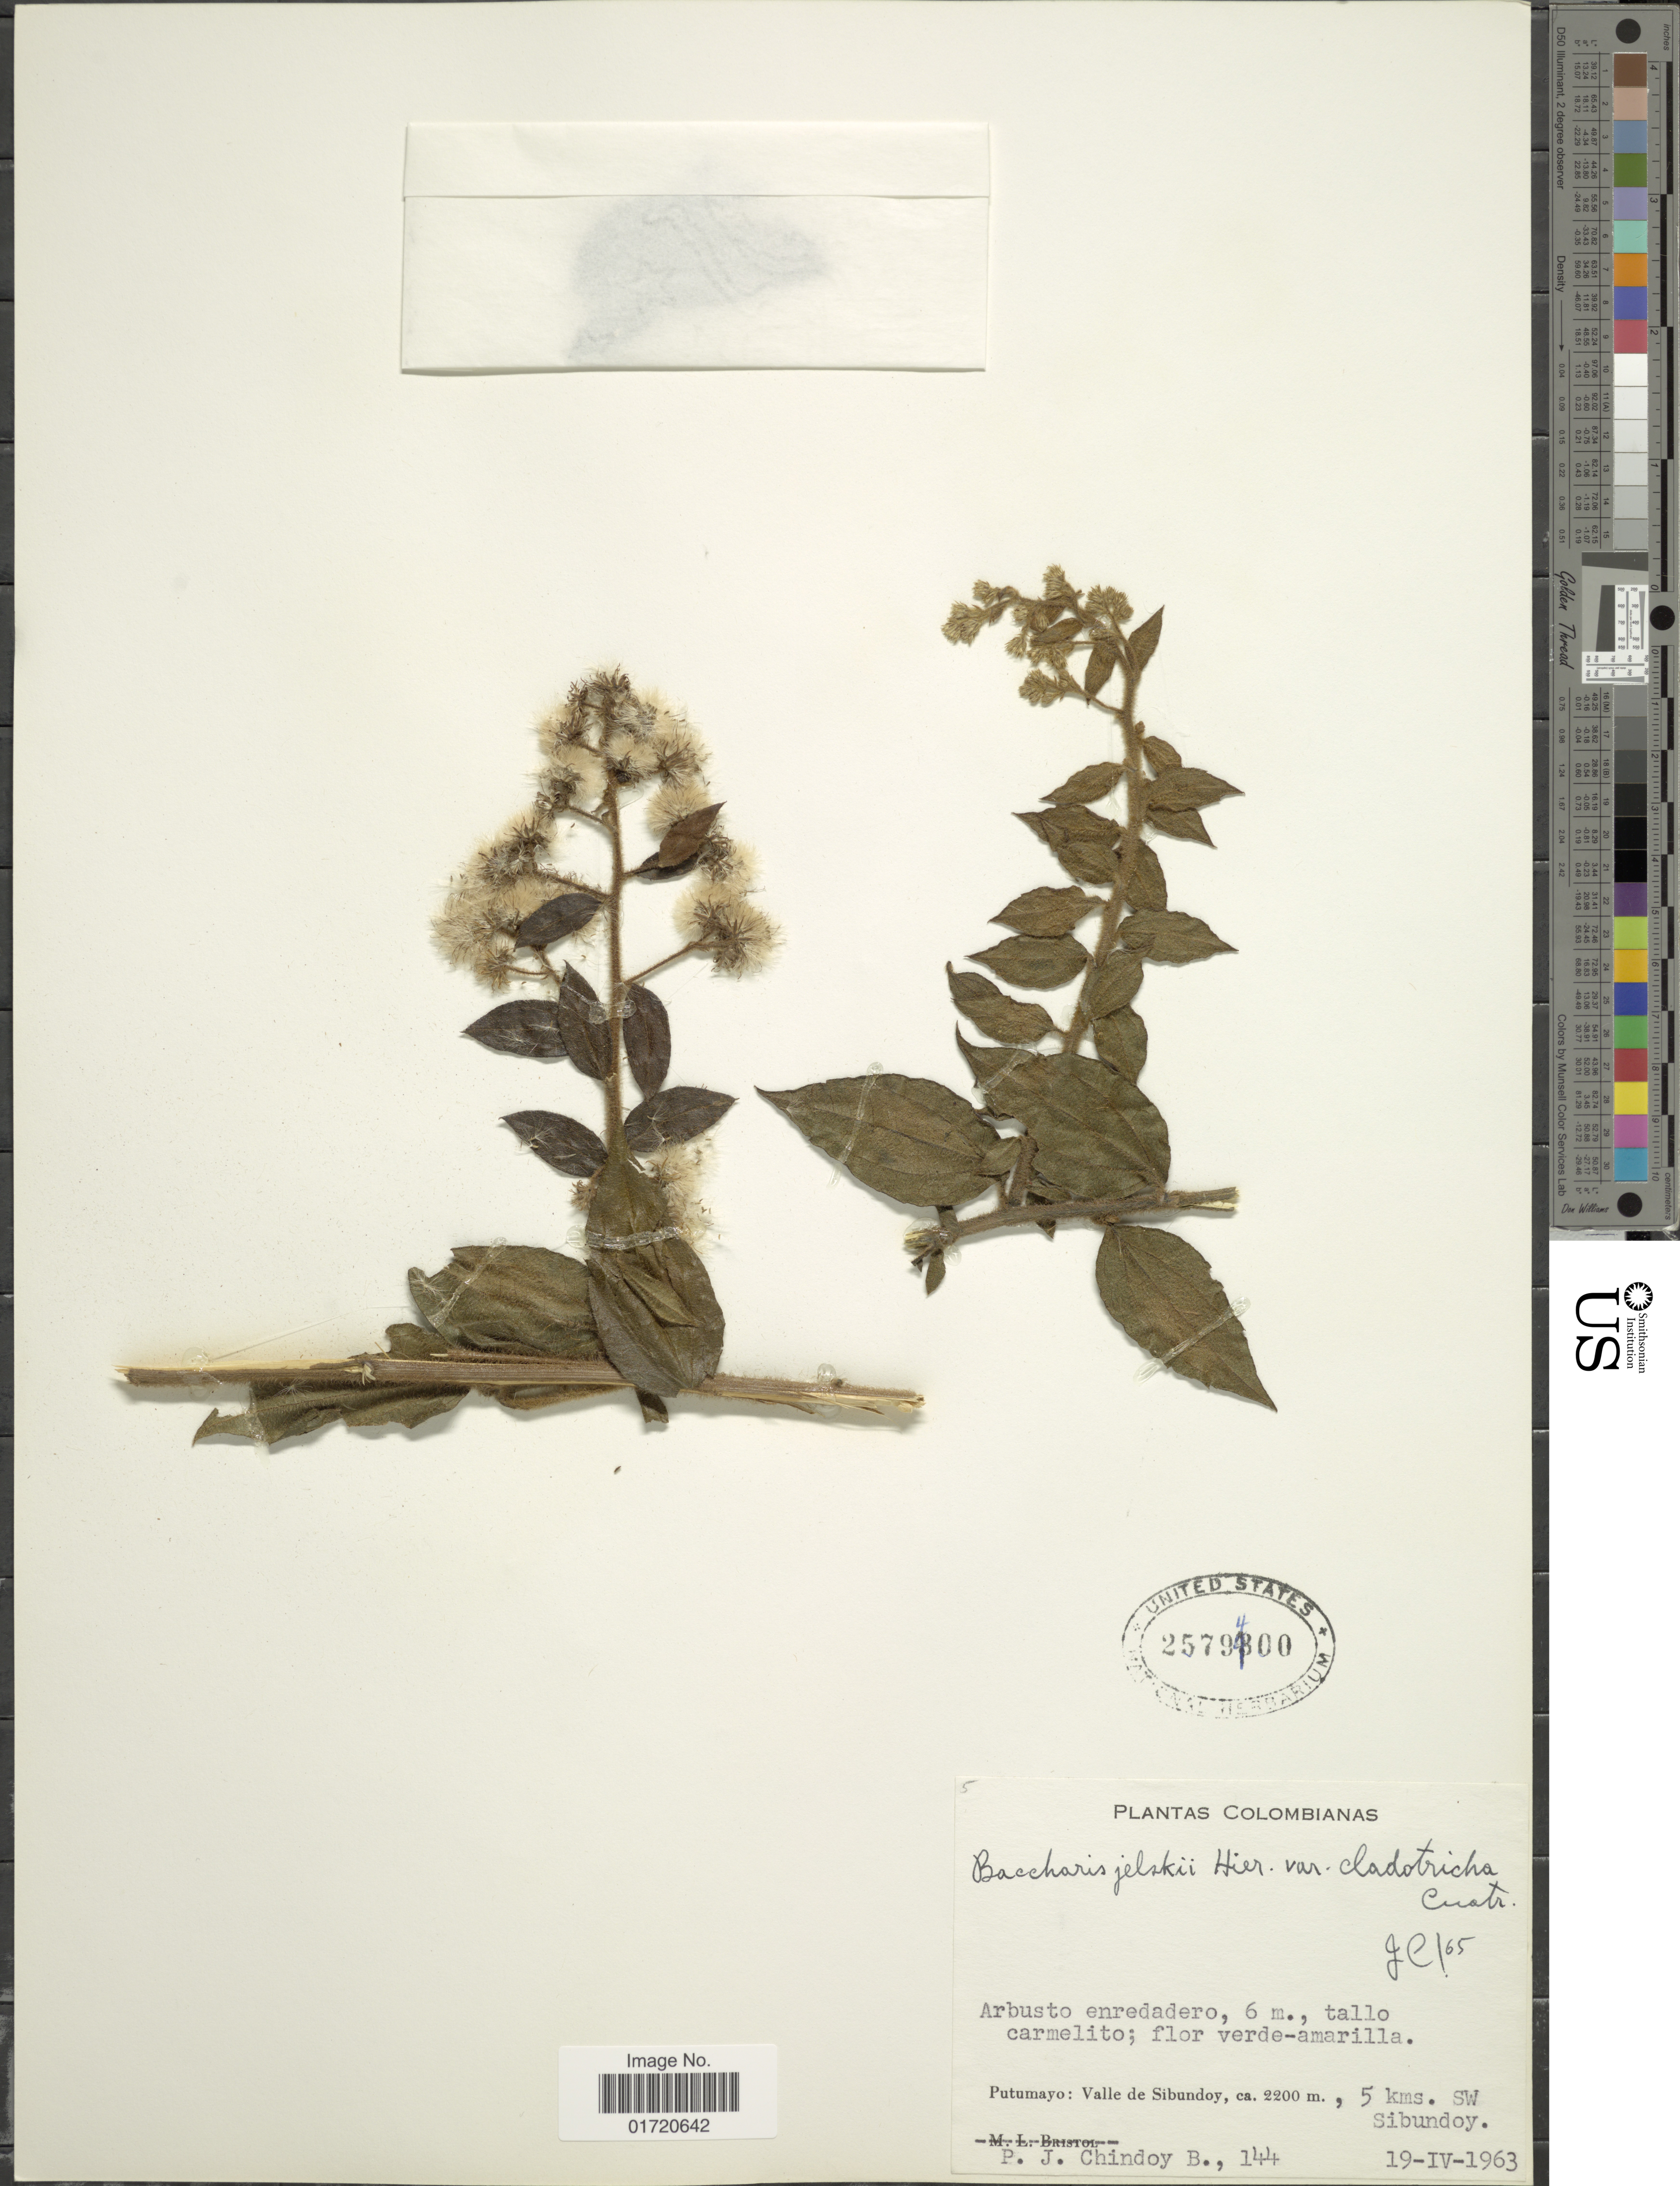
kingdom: Plantae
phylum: Tracheophyta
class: Magnoliopsida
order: Asterales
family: Asteraceae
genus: Baccharis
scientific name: Baccharis jelskii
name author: Hieron.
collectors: P. Chindoy B.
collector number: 144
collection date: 1963-04-19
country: Colombia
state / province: Putumayo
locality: Valle de Sibundoy, 5 kms SW Sibundoy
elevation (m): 2200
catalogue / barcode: US 2579400